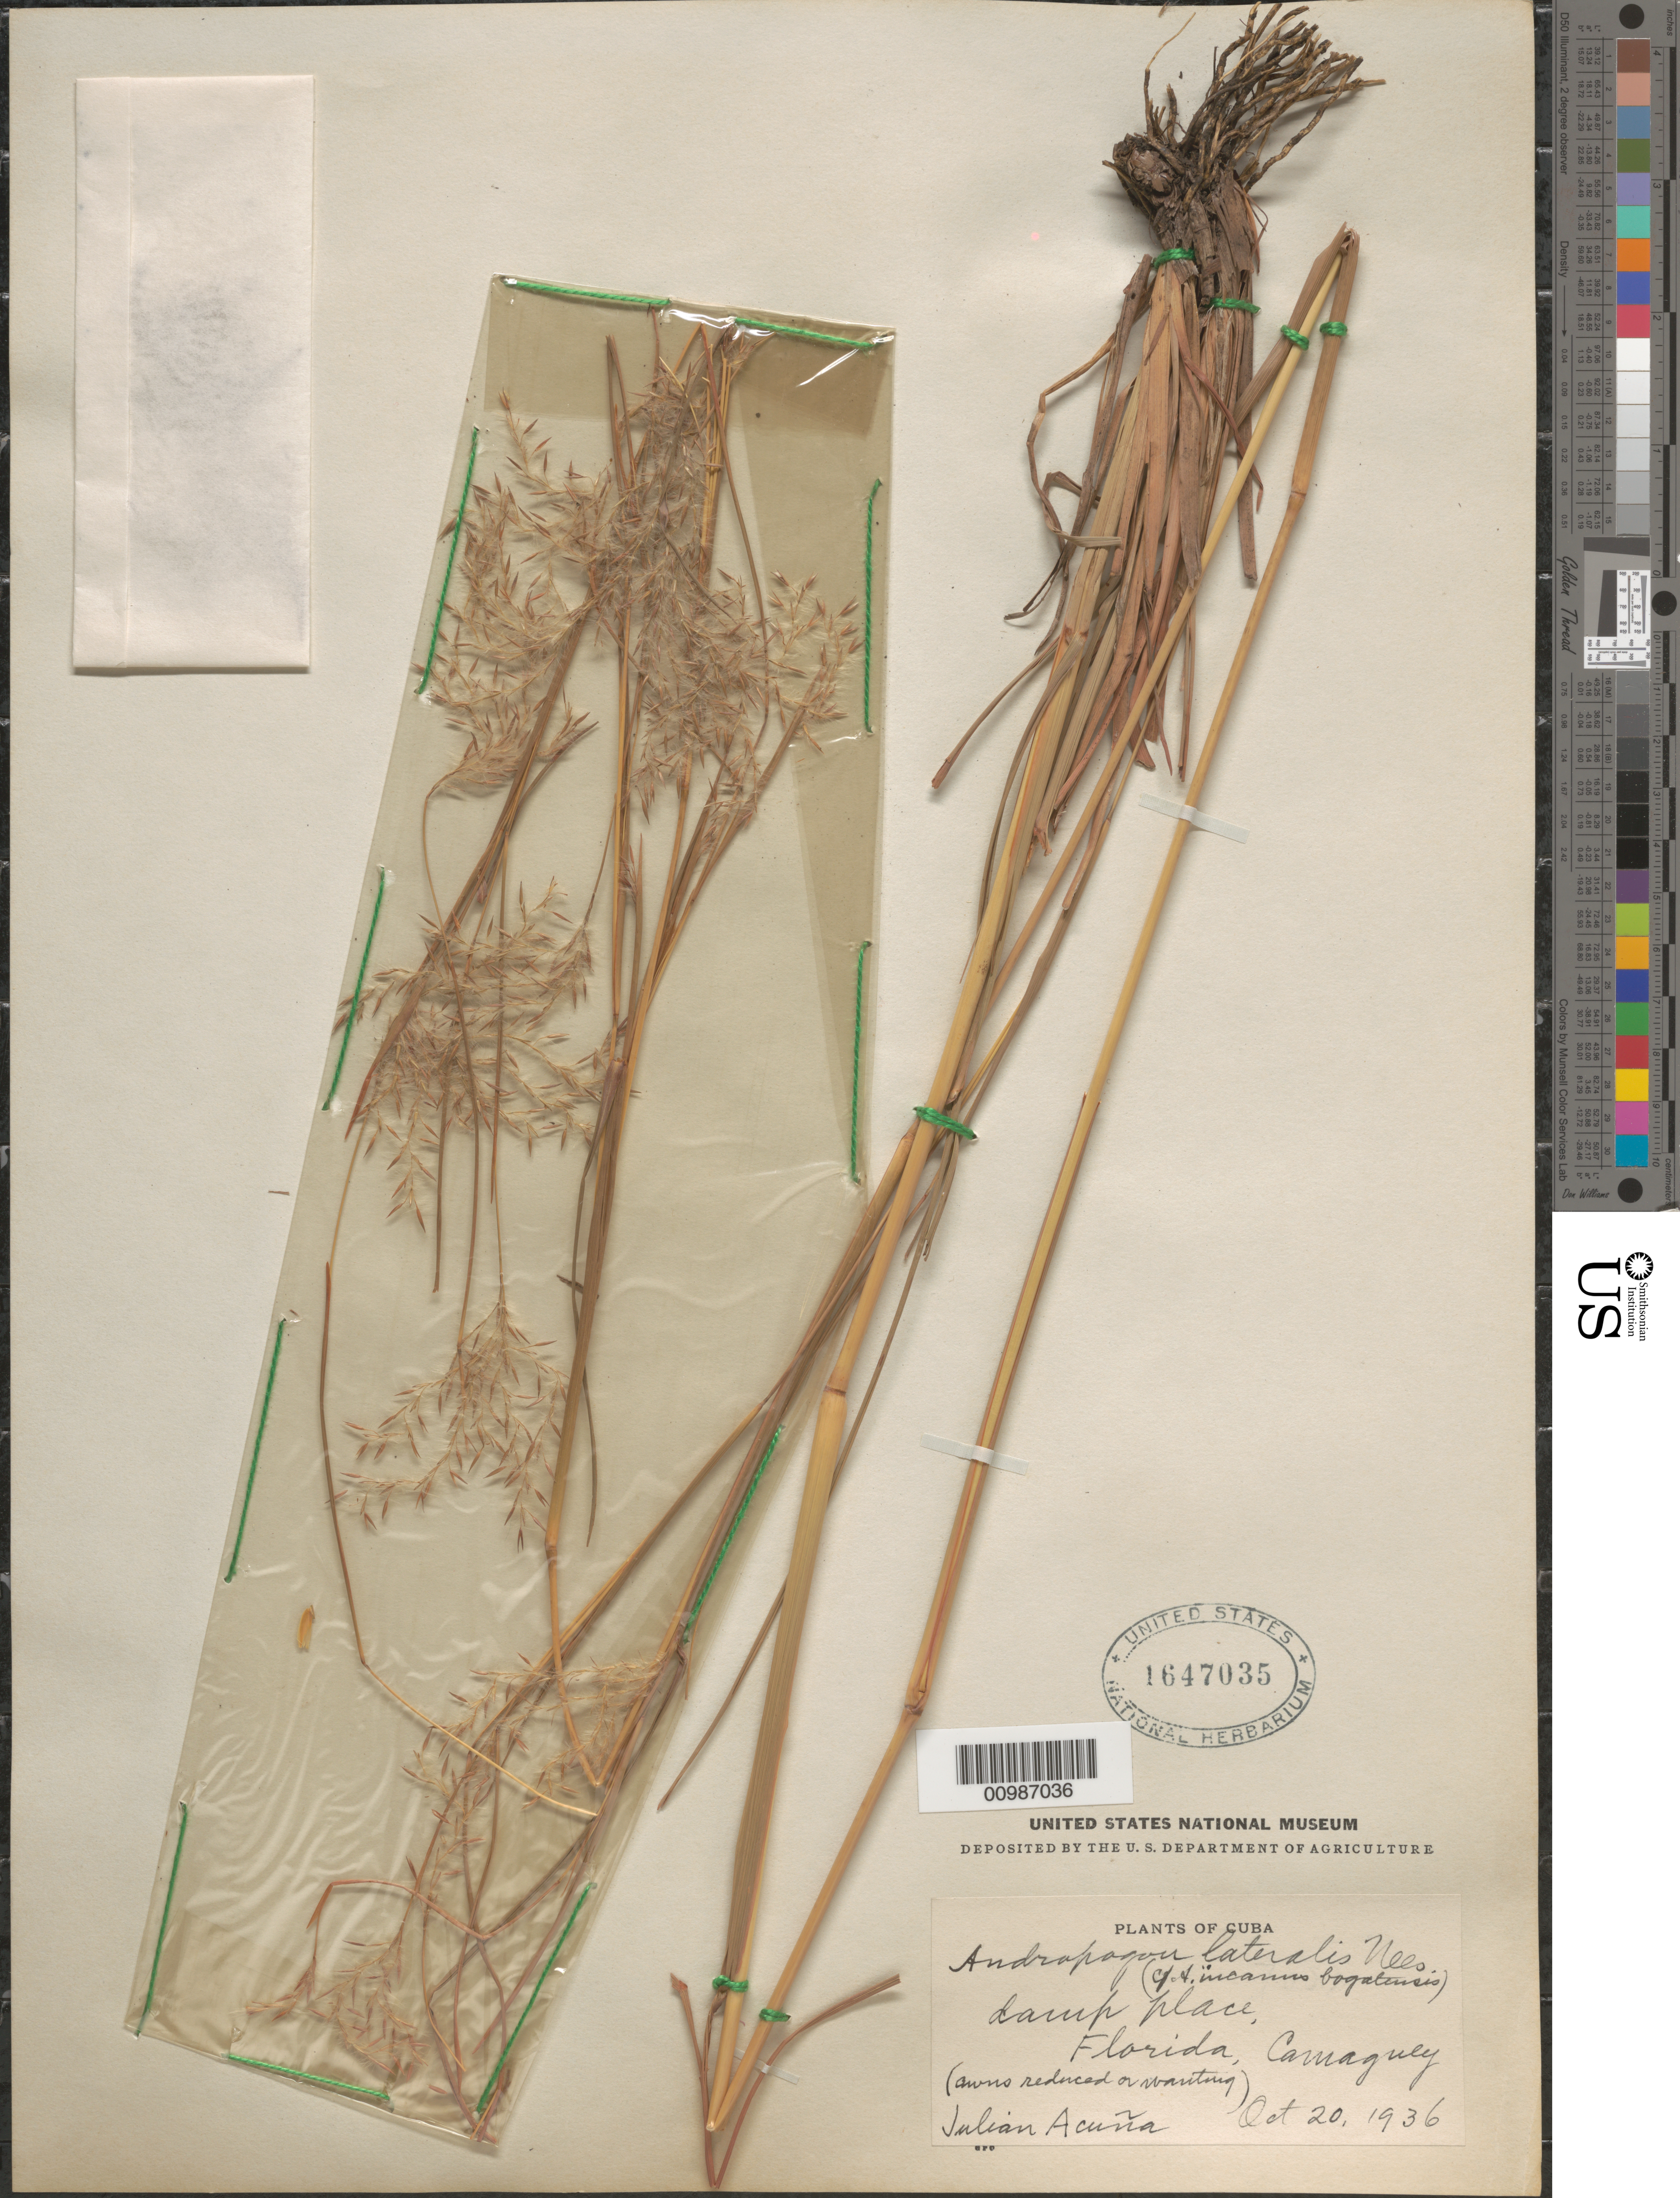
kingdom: Plantae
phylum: Tracheophyta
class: Liliopsida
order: Poales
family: Poaceae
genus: Andropogon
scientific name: Andropogon lateralis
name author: Nees in Mart.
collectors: J. Acuña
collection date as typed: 20 Oct 1936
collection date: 1936-10-20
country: Cuba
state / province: Camagüey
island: Cuba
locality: City: Florida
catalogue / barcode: US 1647035